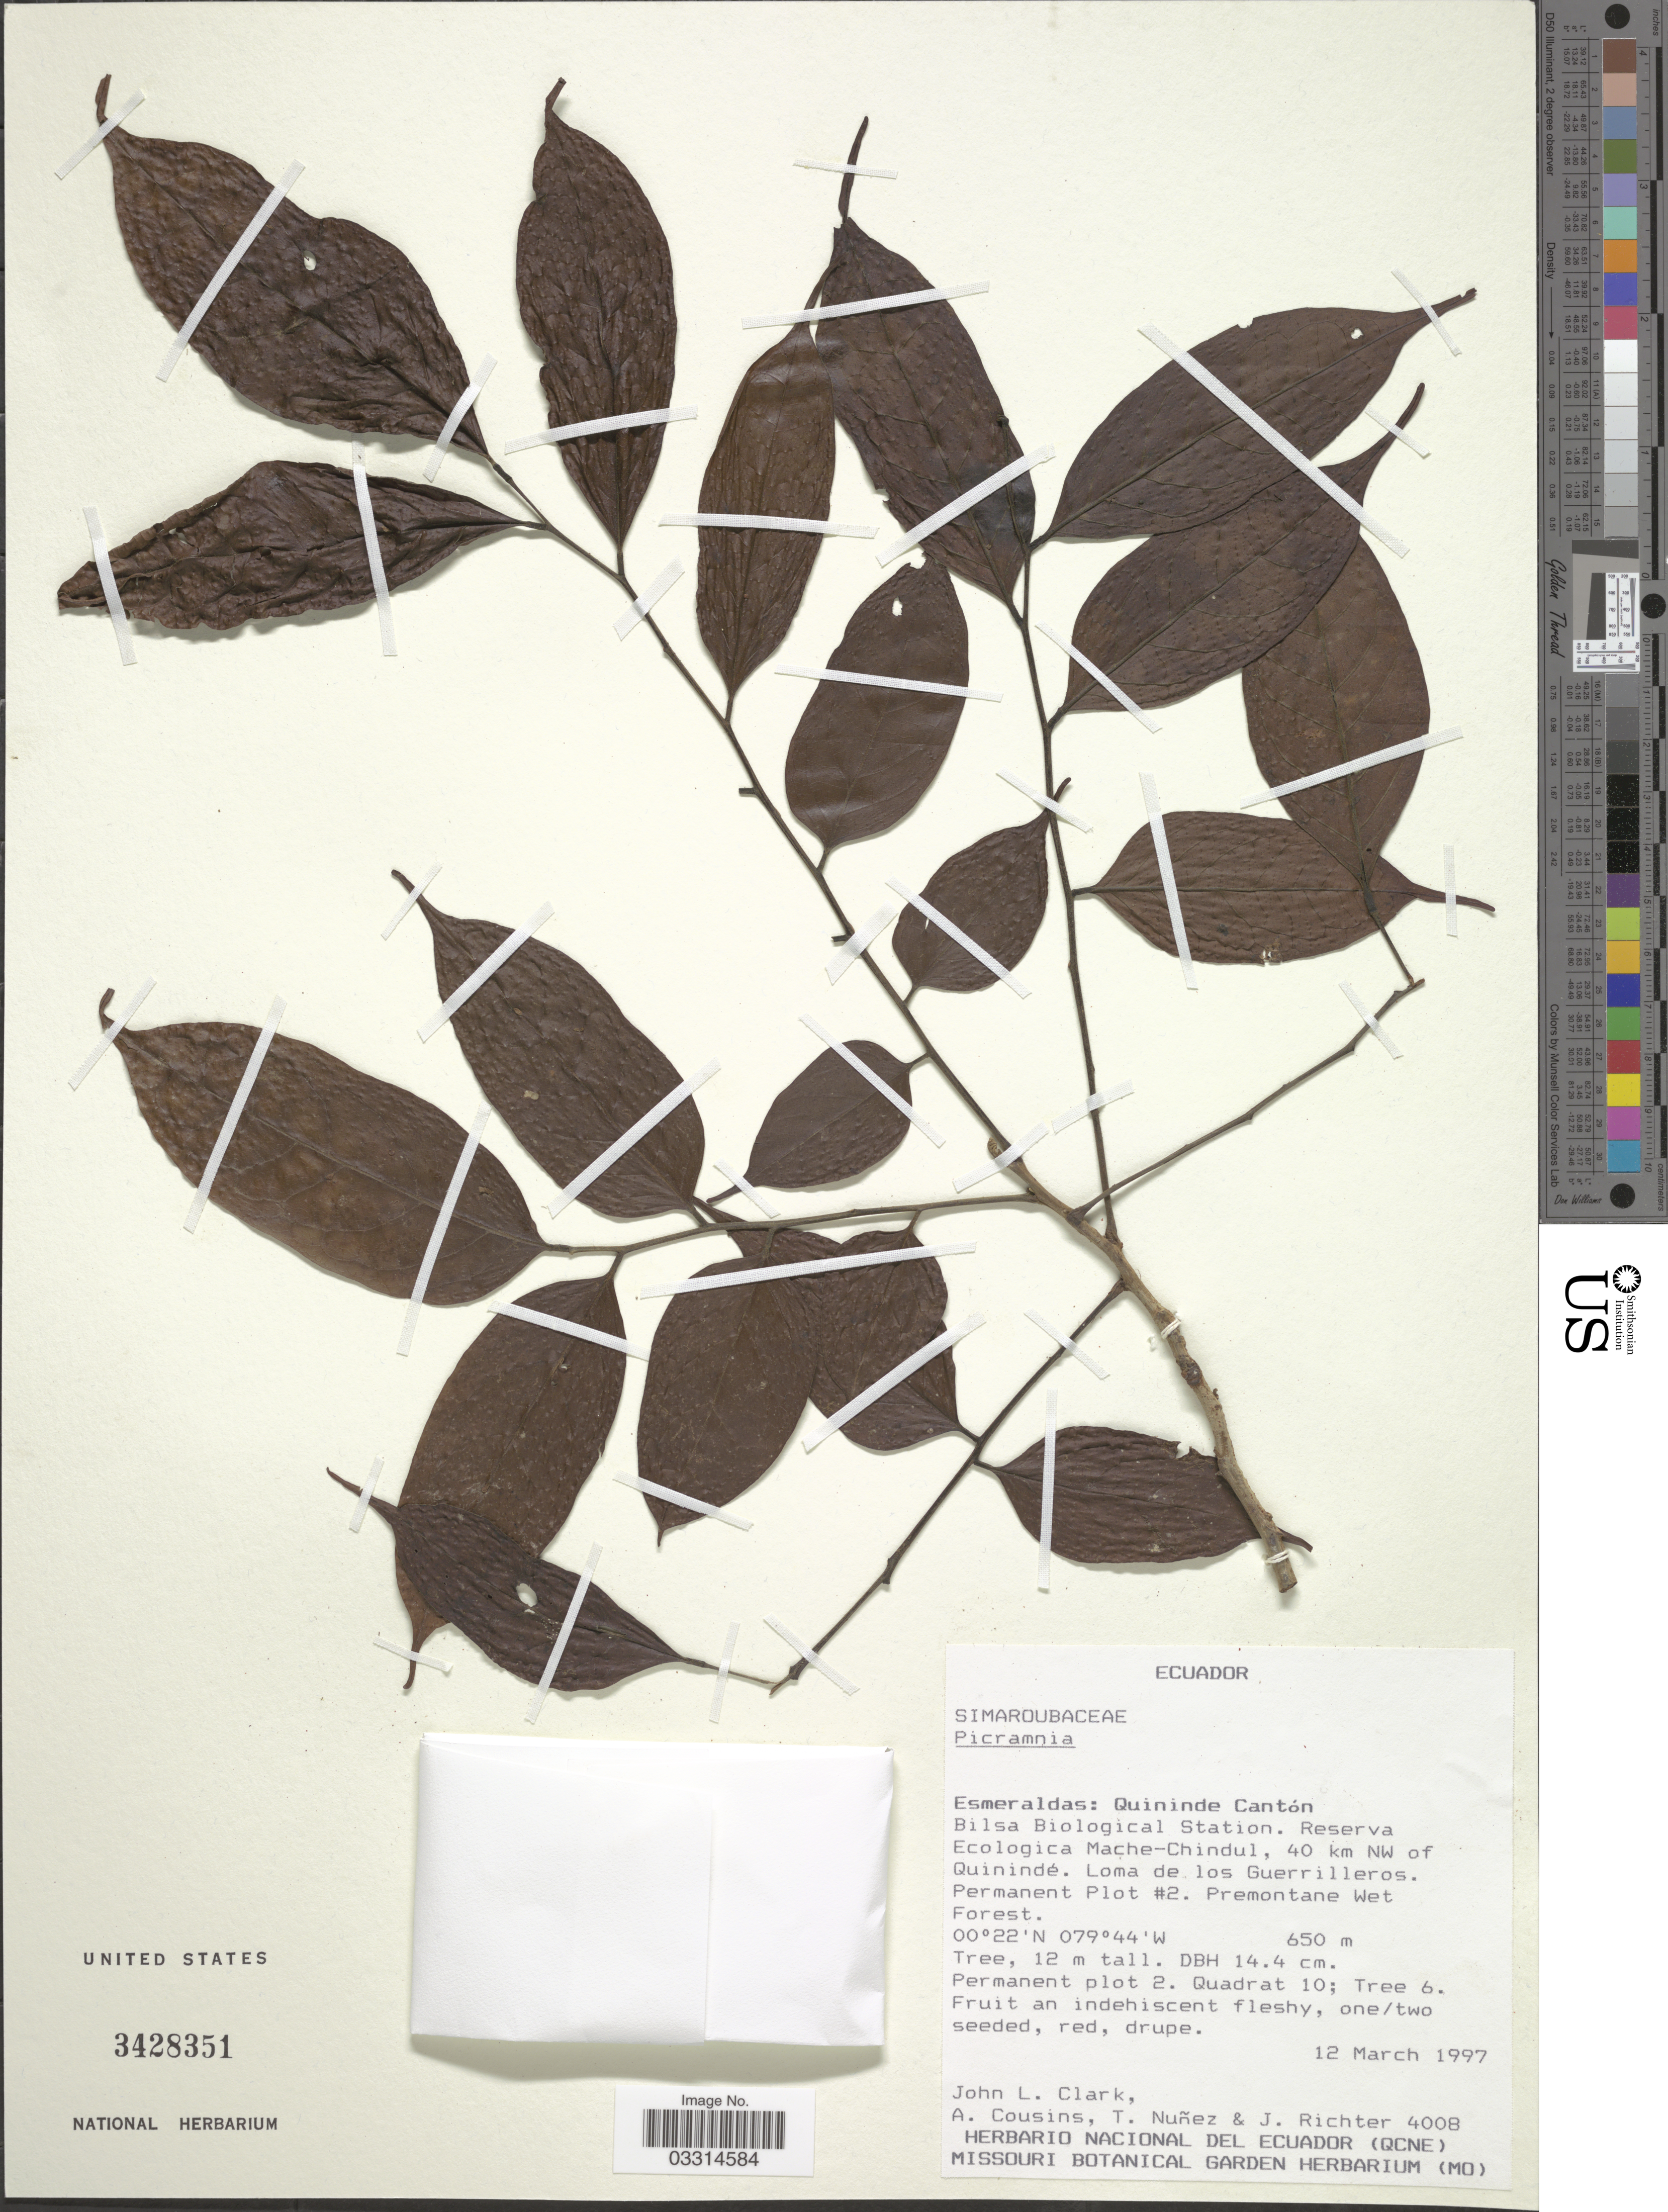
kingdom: Plantae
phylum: Tracheophyta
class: Magnoliopsida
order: Picramniales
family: Picramniaceae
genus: Picramnia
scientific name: Picramnia sp.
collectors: J. L. Clark, A. Cousins, T. Núñez & J. Richter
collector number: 4008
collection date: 1997-03-12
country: Ecuador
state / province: Esmeraldas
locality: Quininde Cantón. Bilsa Biological Station. Reserva Ecologica Mache-Chindul, 40 km NW of Quinindé. Loma de los Guerrilleros. Permanent Plot #2.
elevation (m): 650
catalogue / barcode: US 3428351